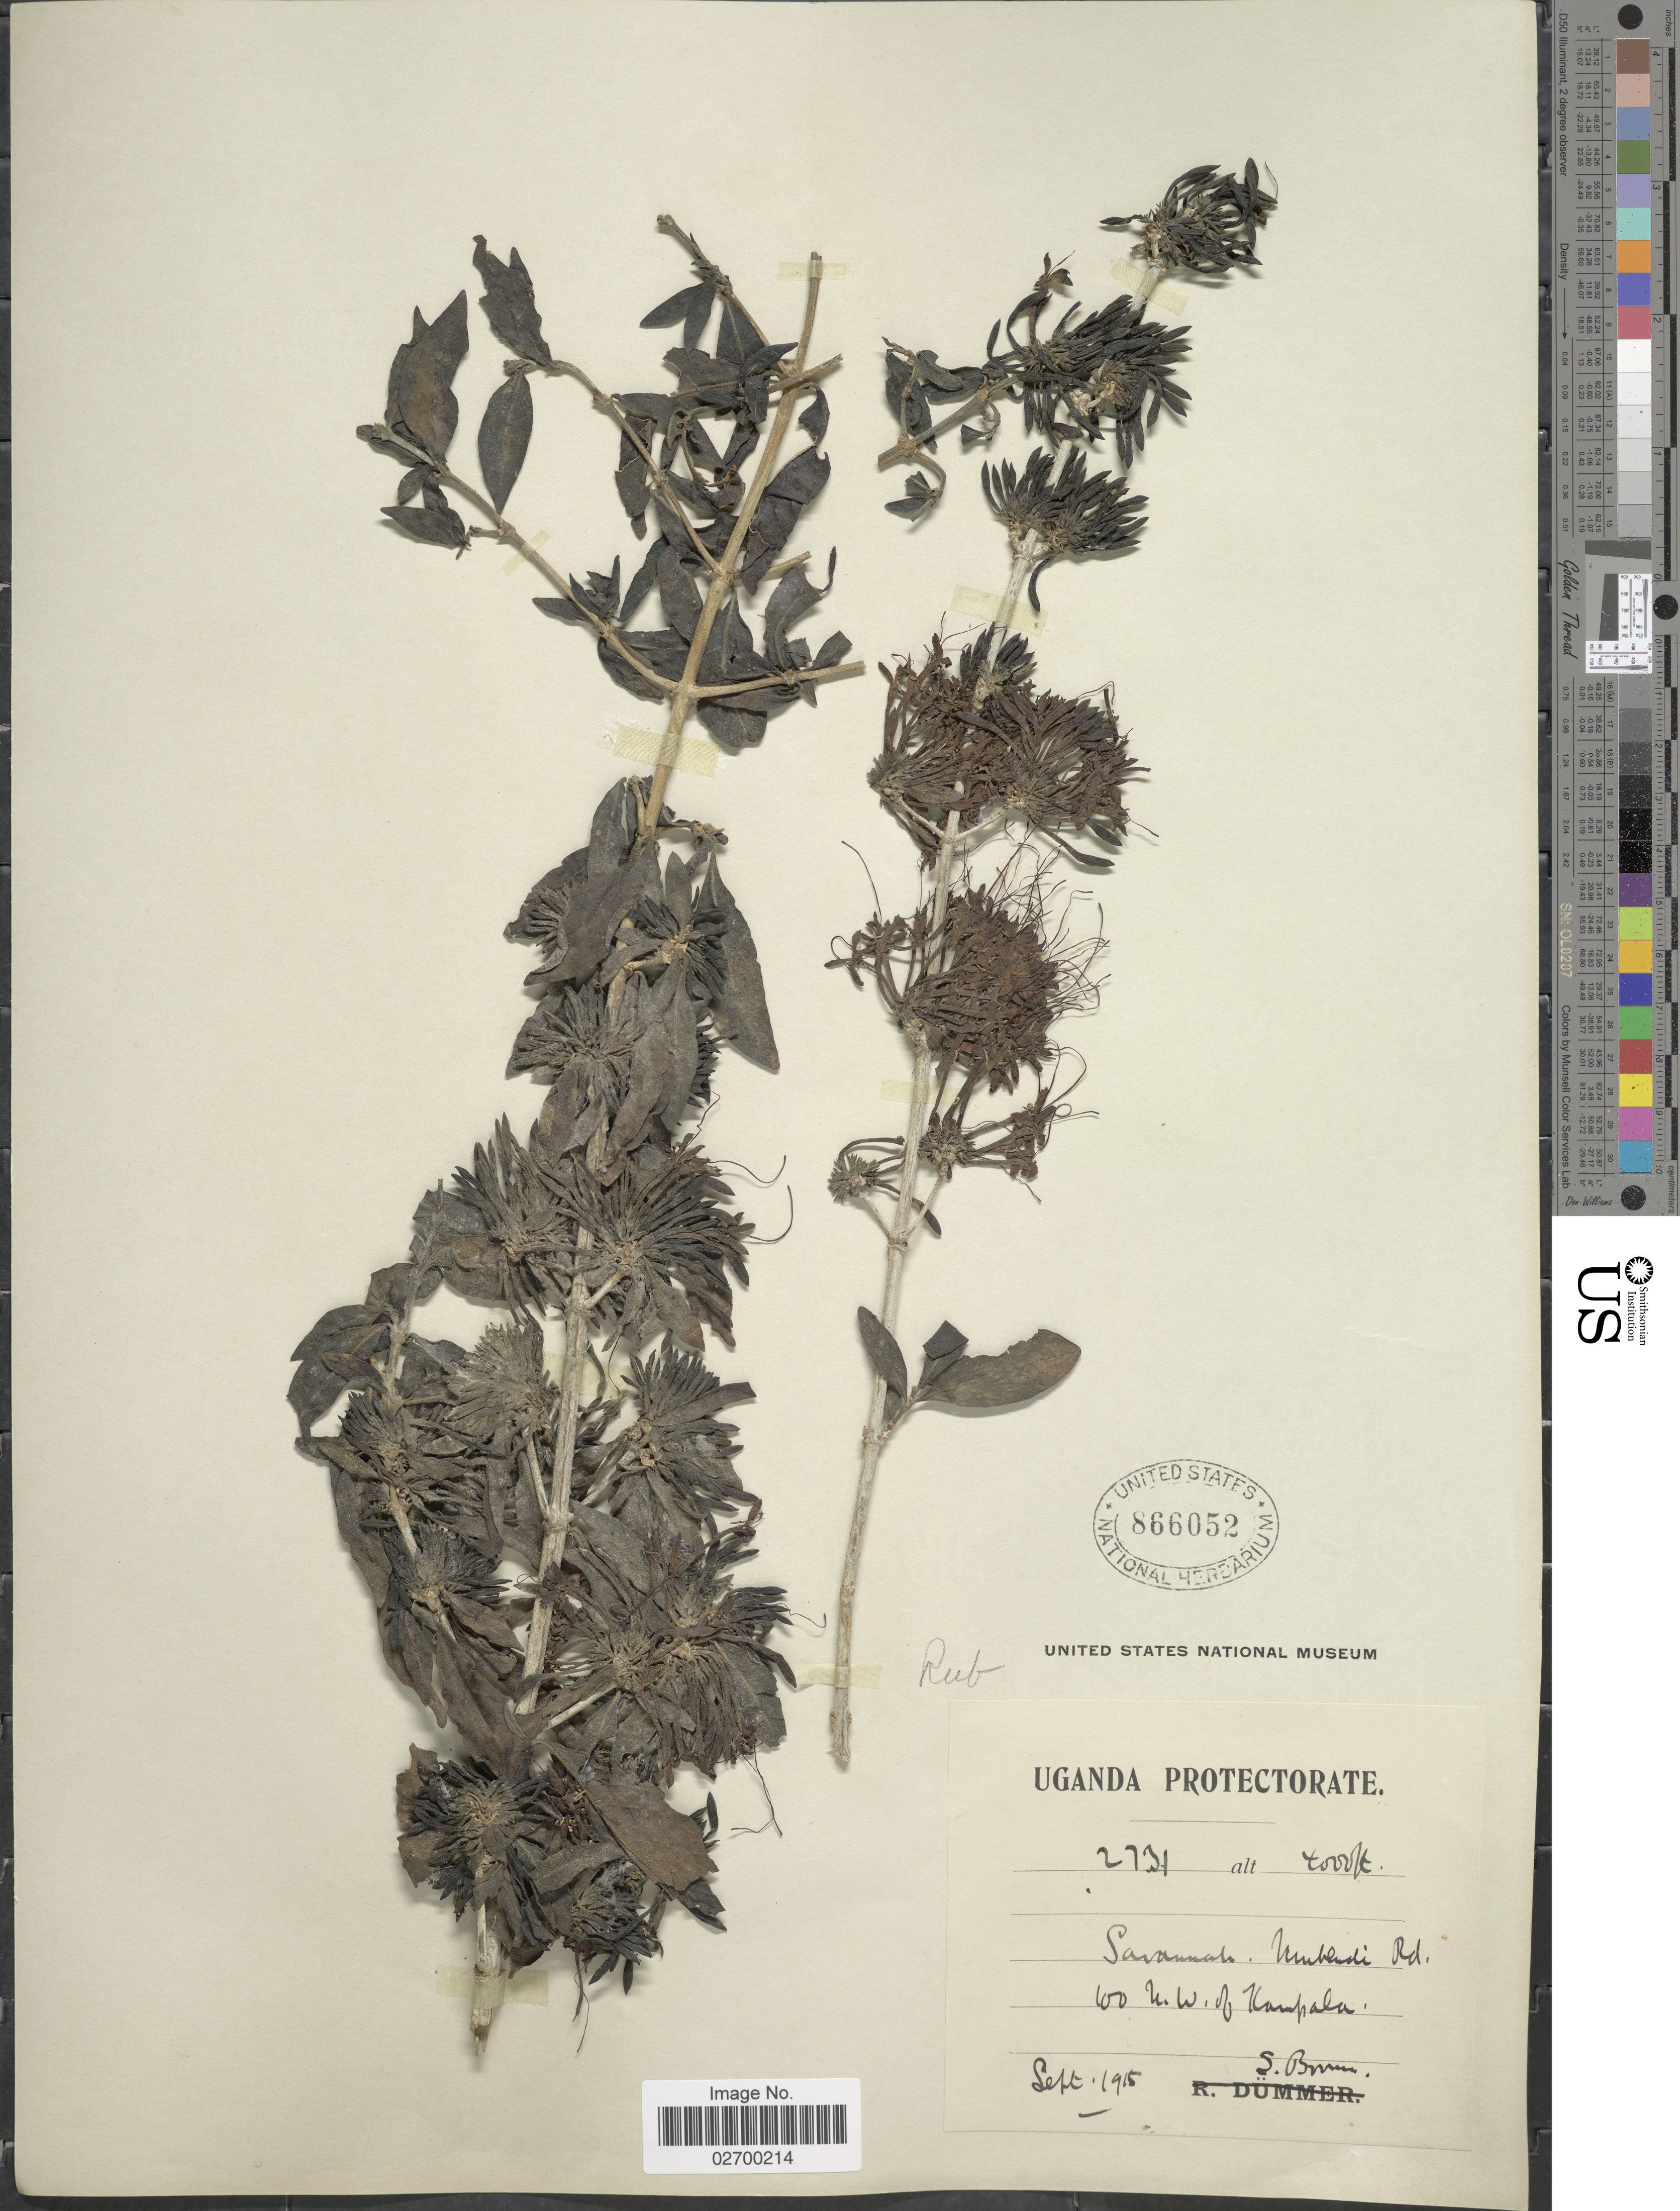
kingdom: Plantae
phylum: Tracheophyta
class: Magnoliopsida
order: Gentianales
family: Rubiaceae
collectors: S. Brown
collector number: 2731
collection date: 1915-09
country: Uganda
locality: Umbendi Rd. 100 NW of Kampala [interpreted]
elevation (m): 1219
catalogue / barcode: US 866052